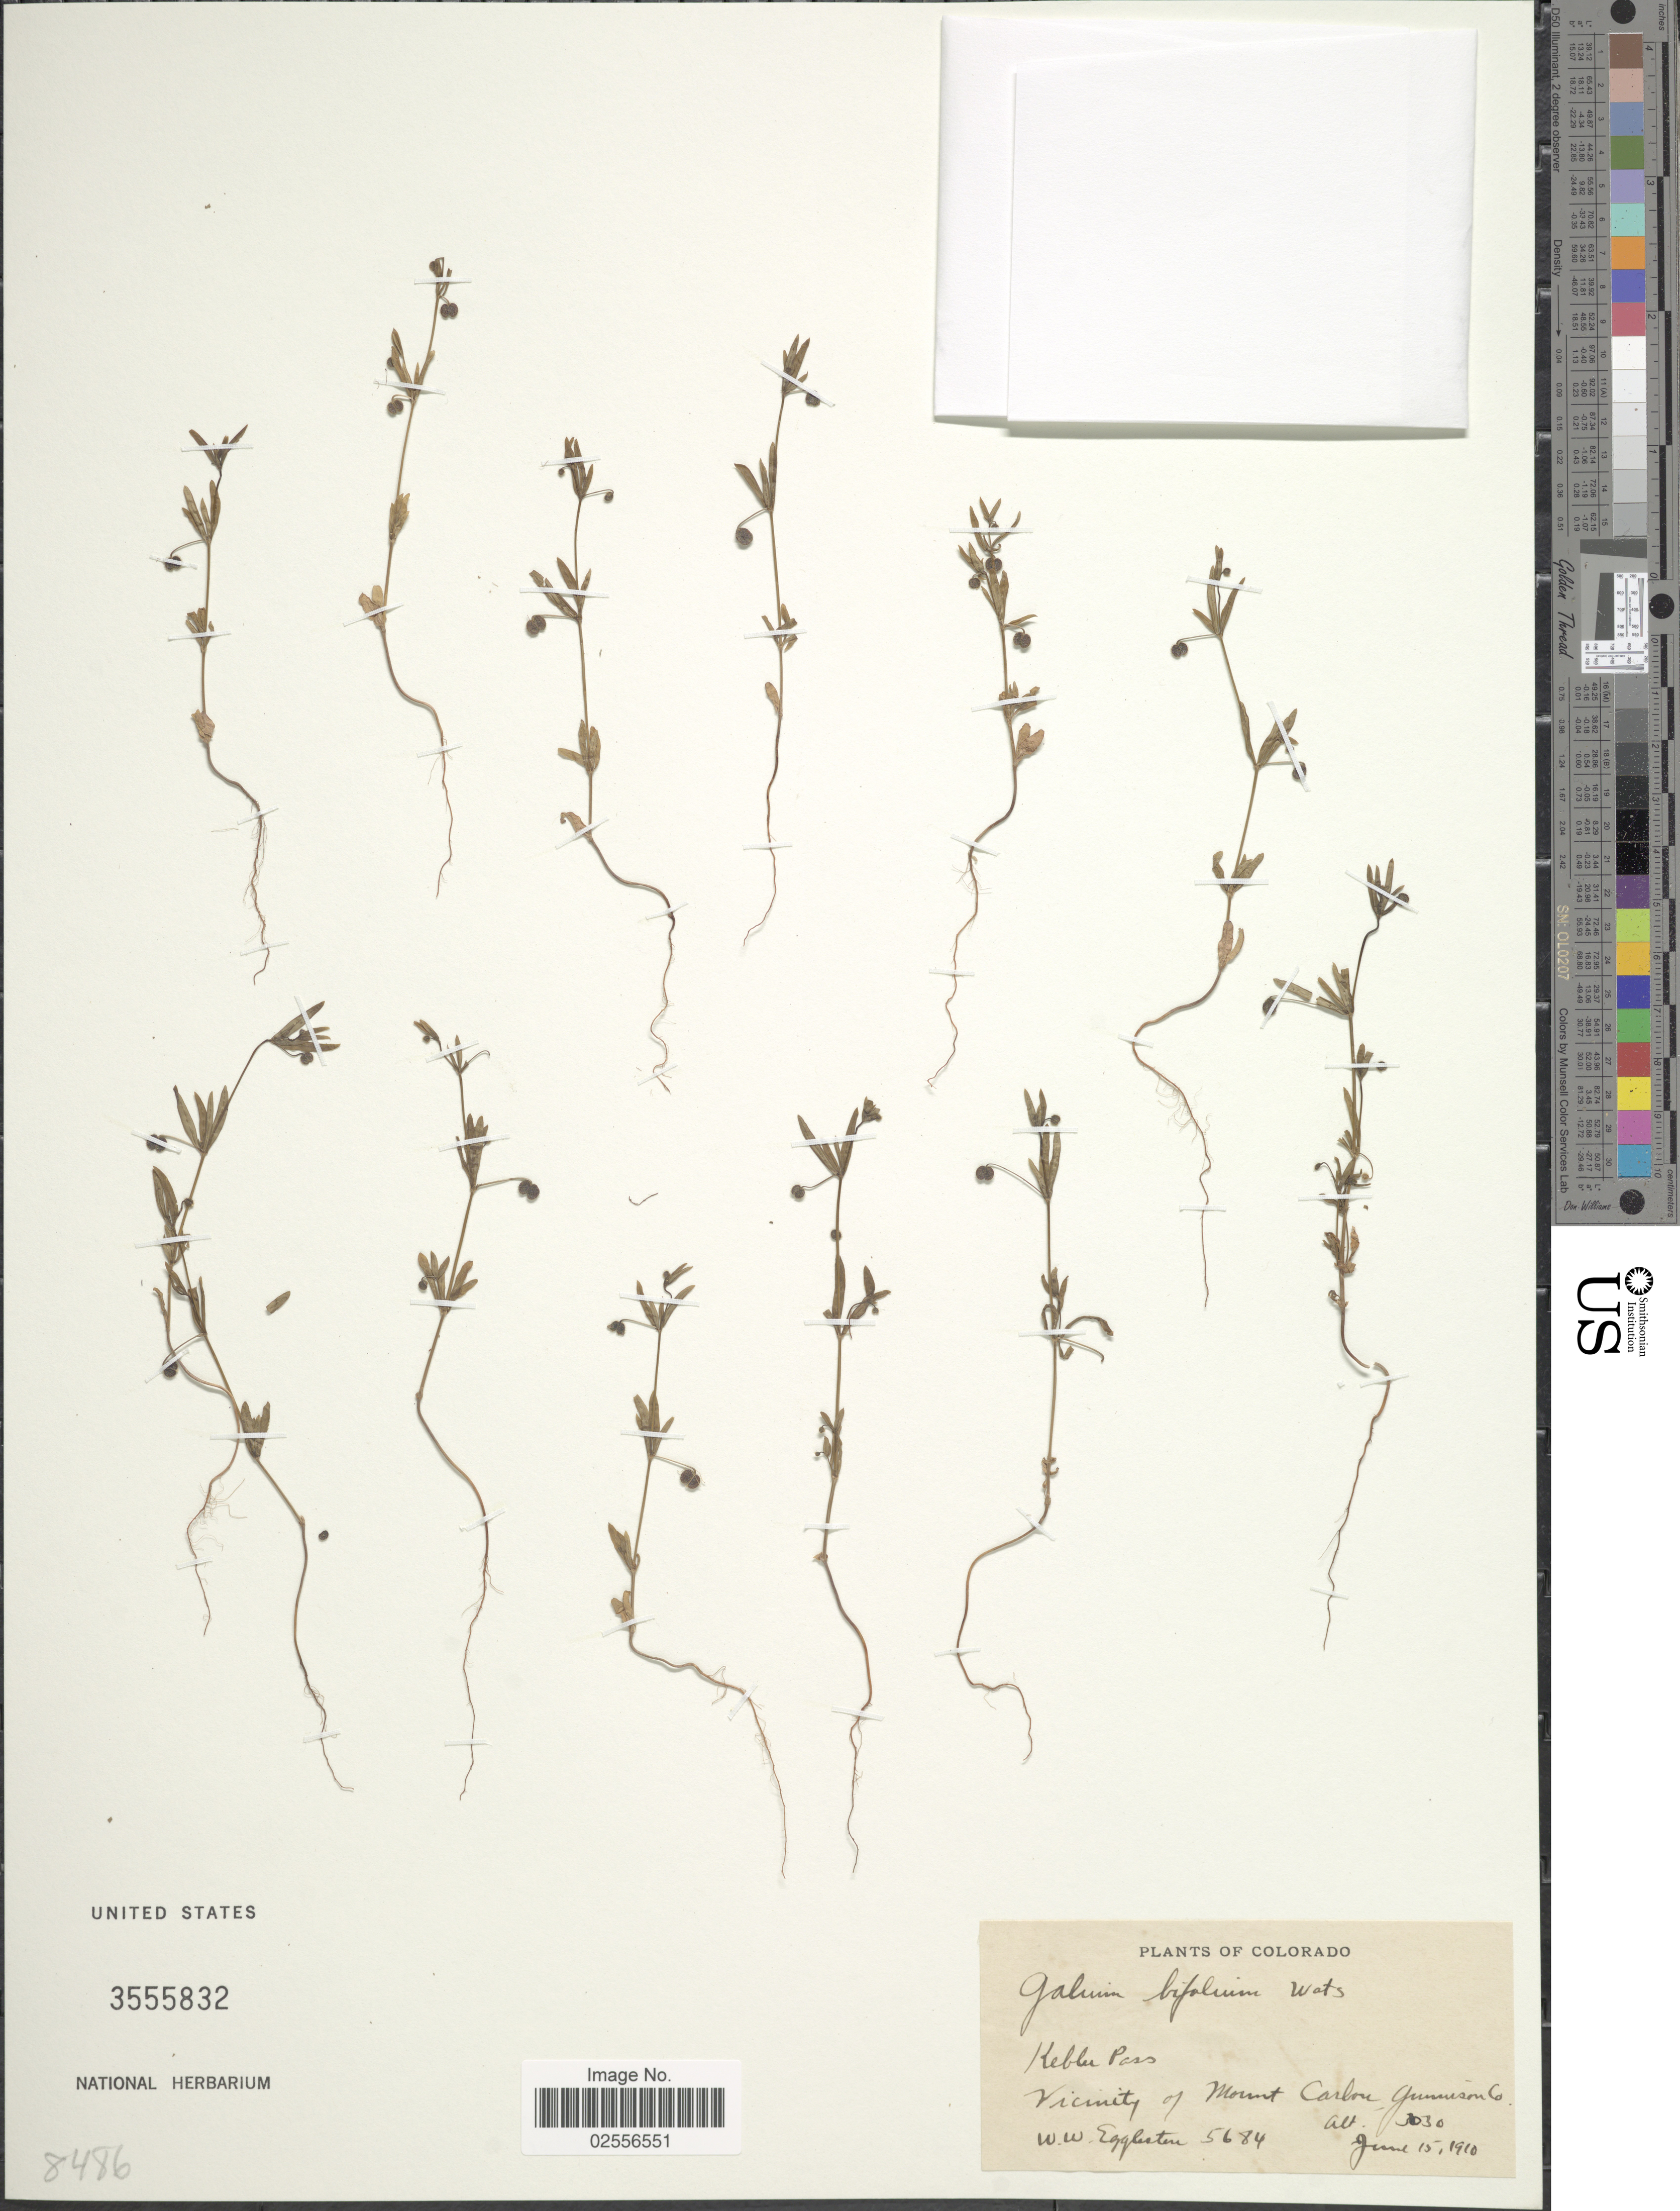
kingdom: Plantae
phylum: Tracheophyta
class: Magnoliopsida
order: Gentianales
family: Rubiaceae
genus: Galium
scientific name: Galium bifolium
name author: S. Watson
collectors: W. W. Eggleston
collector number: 5684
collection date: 1910-06-15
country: United States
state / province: Colorado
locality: Kebler Pass, Vicinity of Mount Carbon - Gunnison Co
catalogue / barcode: US 3555832